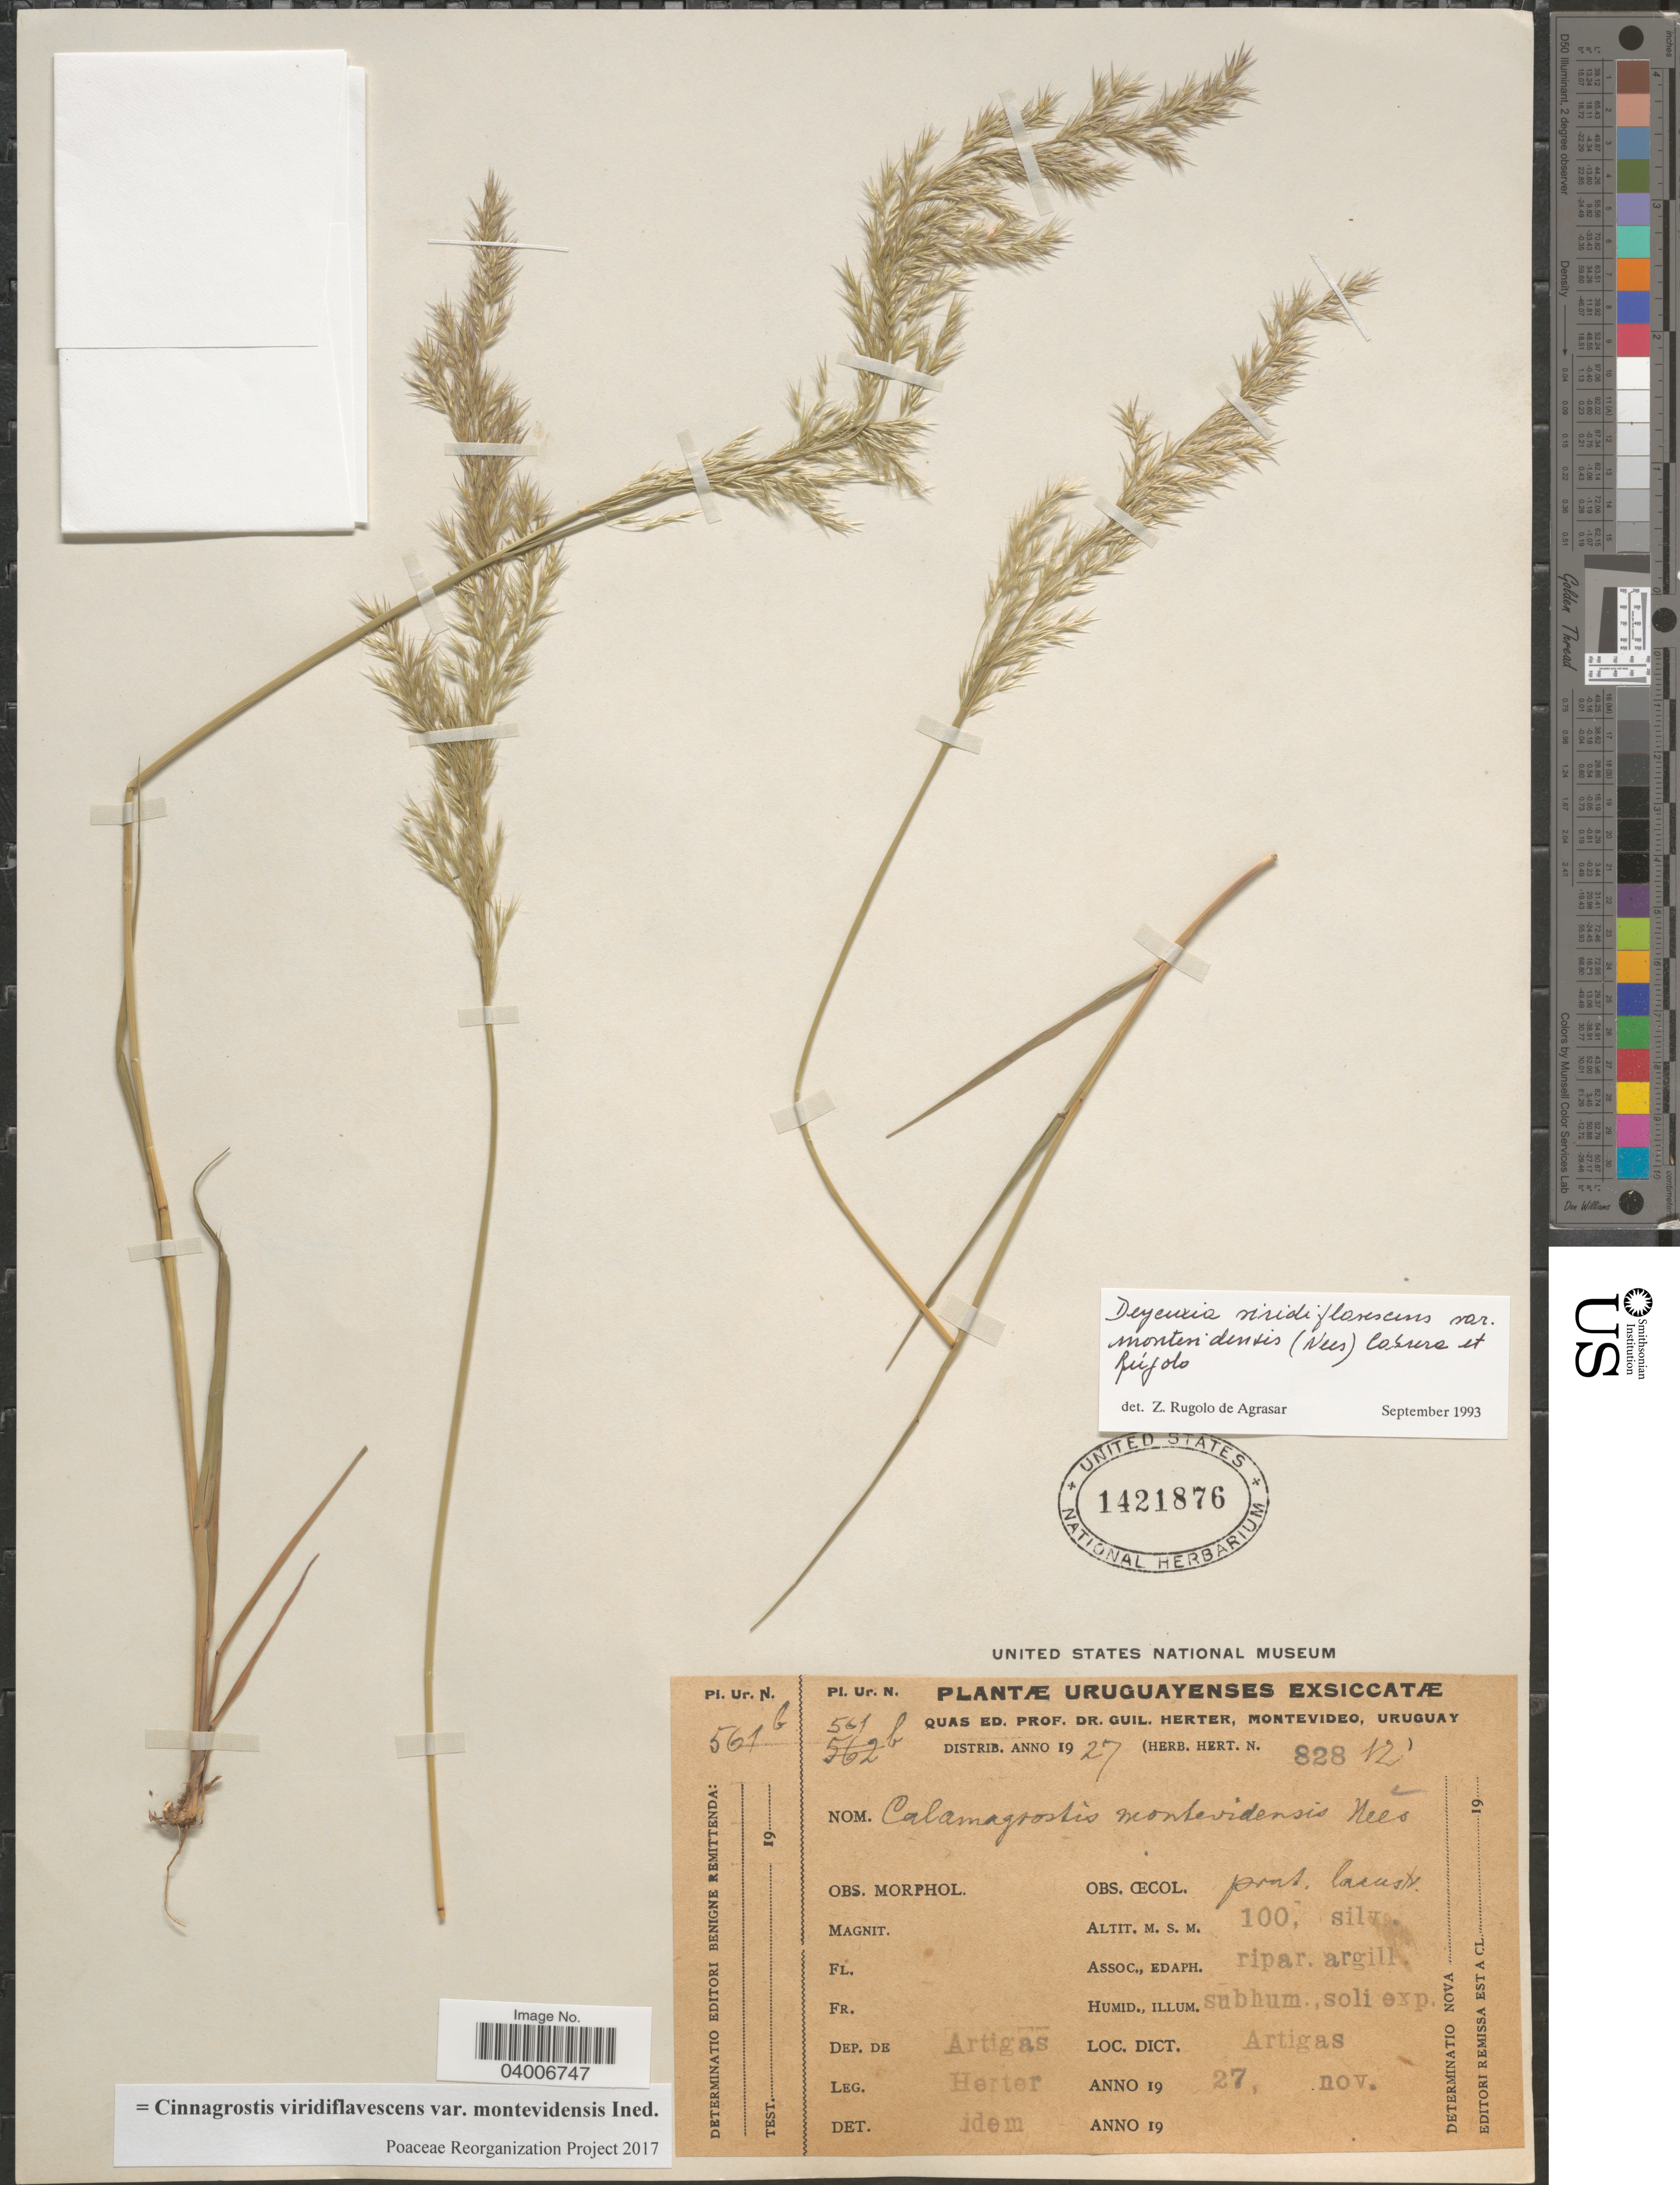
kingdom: Plantae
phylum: Tracheophyta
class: Liliopsida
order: Poales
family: Poaceae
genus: Cinnagrostis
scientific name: Cinnagrostis viridiflavescens var. montevidensis ined.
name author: (Nees) P.M. Peterson et al.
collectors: G. Herter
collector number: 561b/82812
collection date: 1927-11-27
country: Uruguay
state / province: Artigas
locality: Dep. de Artigas. Dict. Artigas.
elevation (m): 100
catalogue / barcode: US 1421876